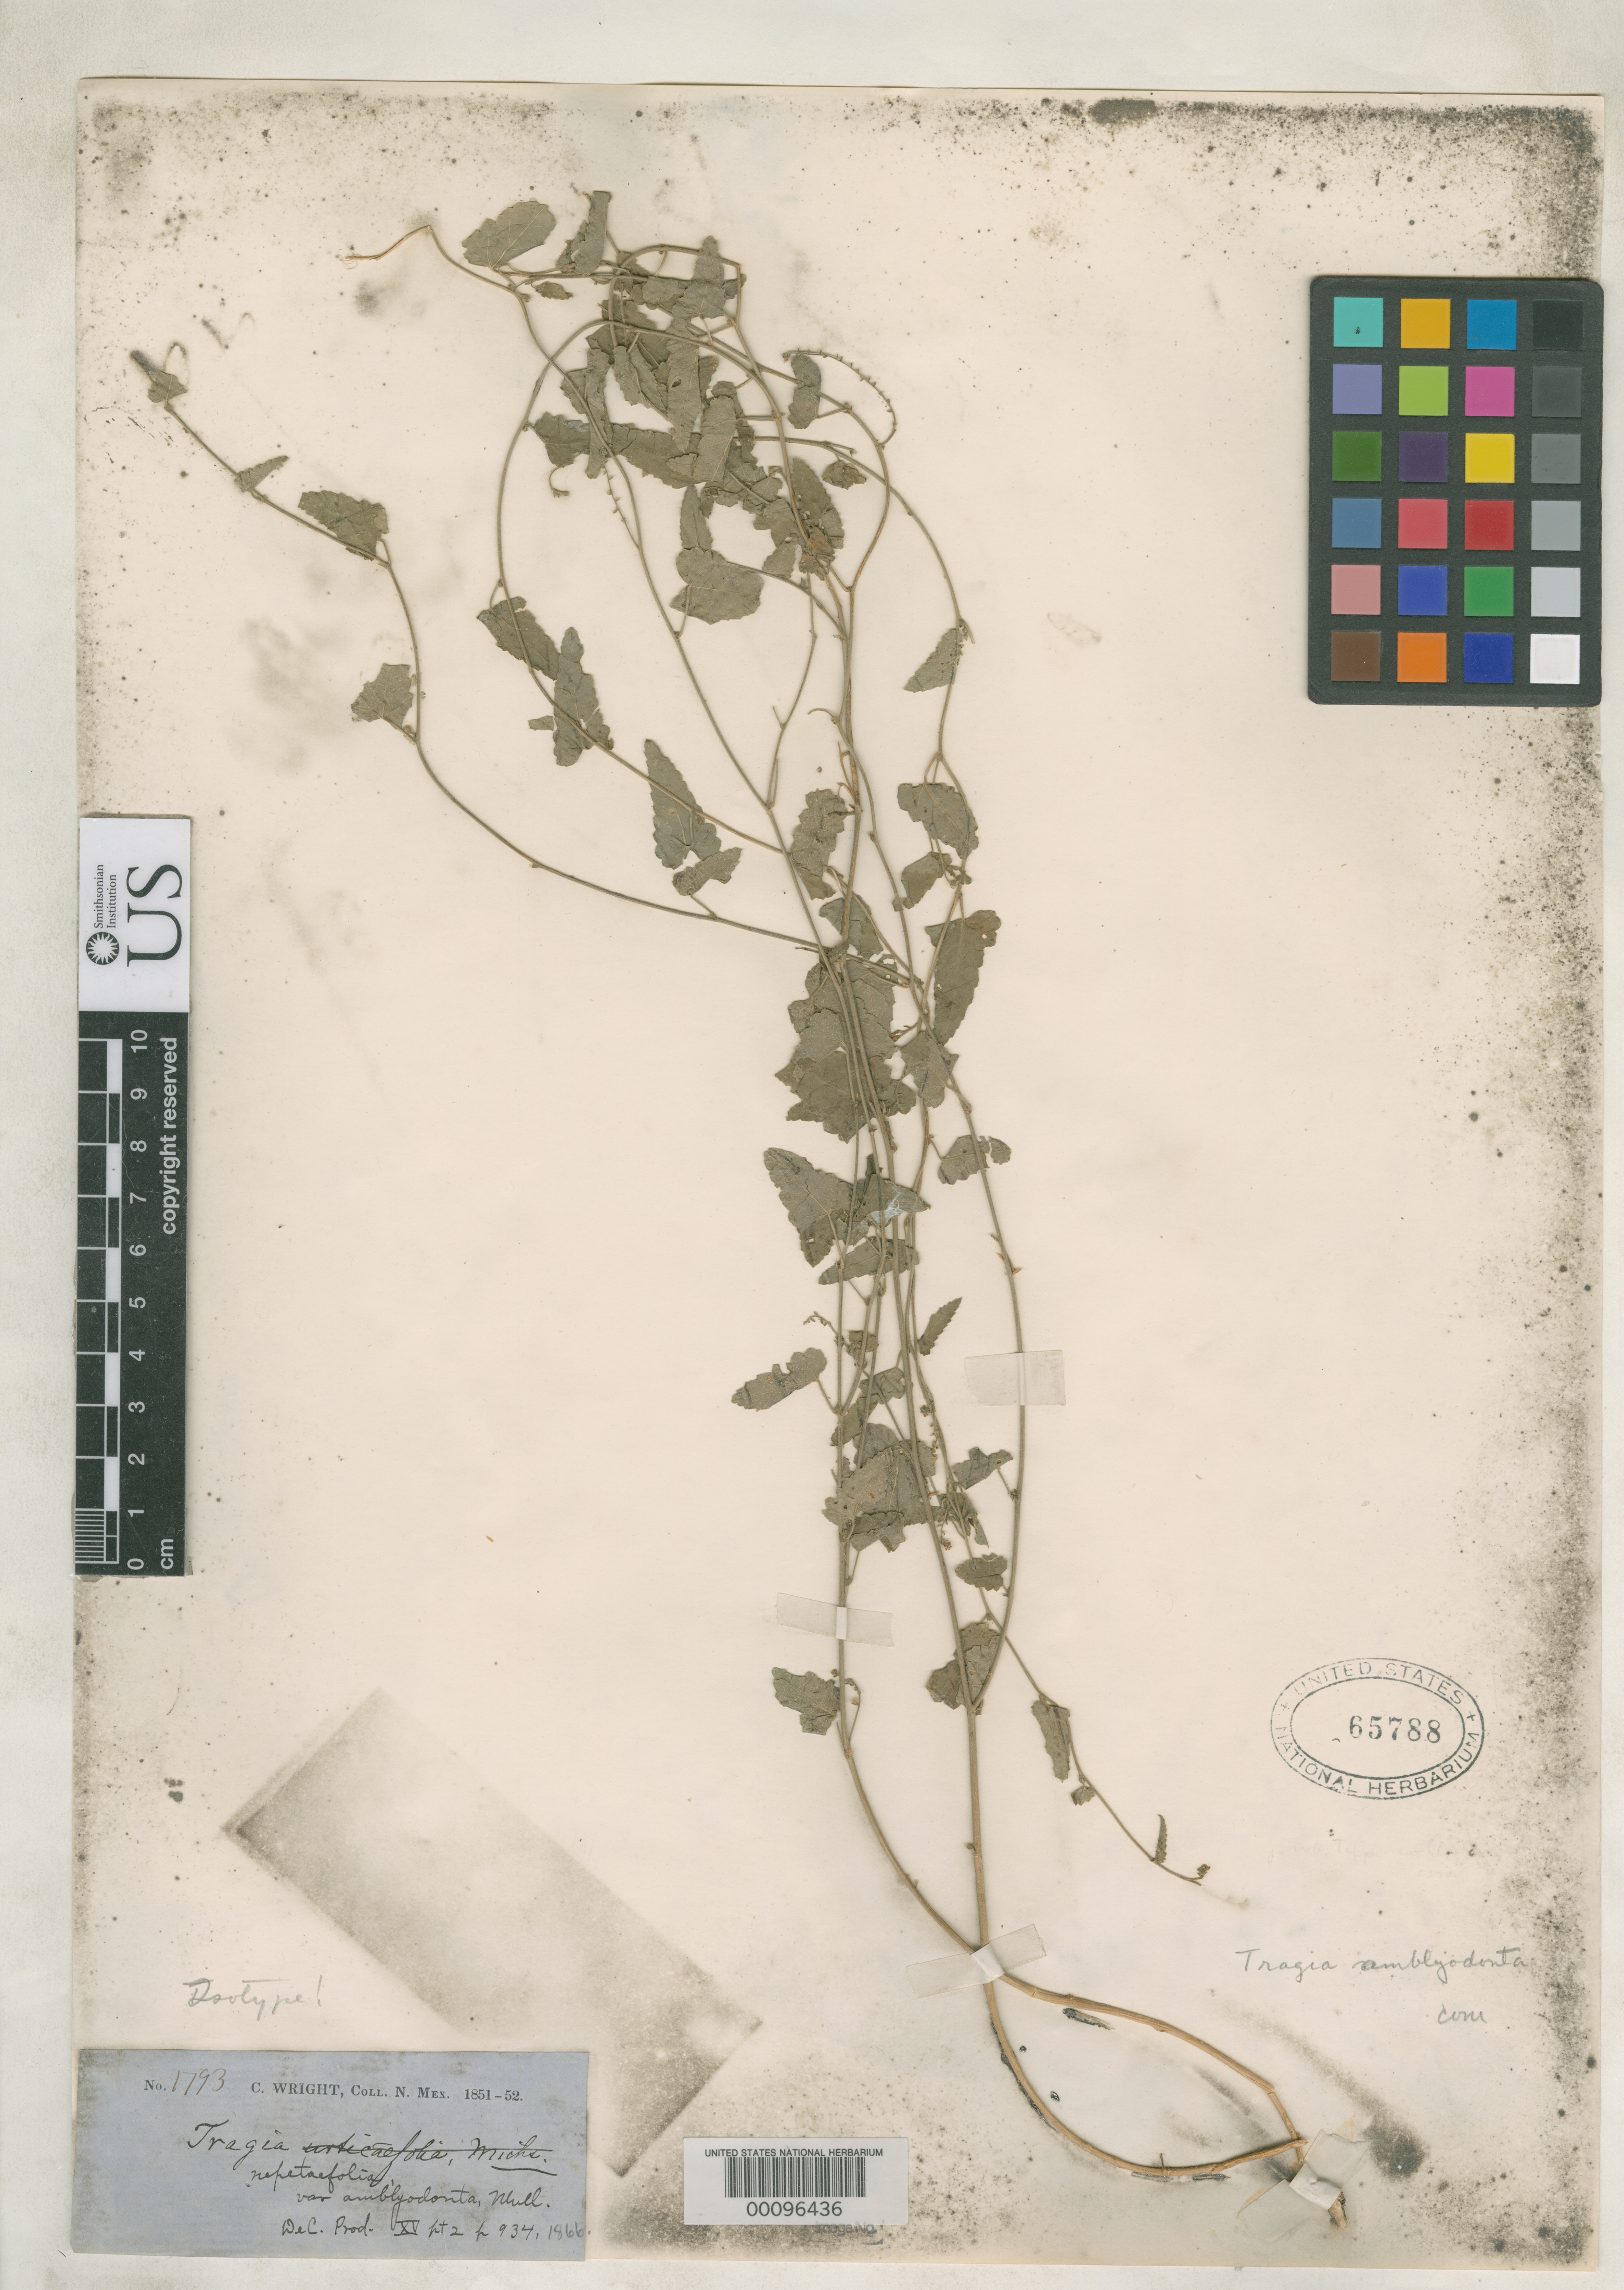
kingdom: Plantae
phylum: Tracheophyta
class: Magnoliopsida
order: Malpighiales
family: Euphorbiaceae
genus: Tragia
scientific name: Tragia nepetifolia var. amblyodonta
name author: Müll. Arg. in DC.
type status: Isotype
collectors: C. Wright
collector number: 1793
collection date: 1851/1852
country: United States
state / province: New Mexico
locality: "N. Mex." [=northern Mexico or New Mexico? either way possibly referring to present-day Arizona or Texas]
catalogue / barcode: US 65788